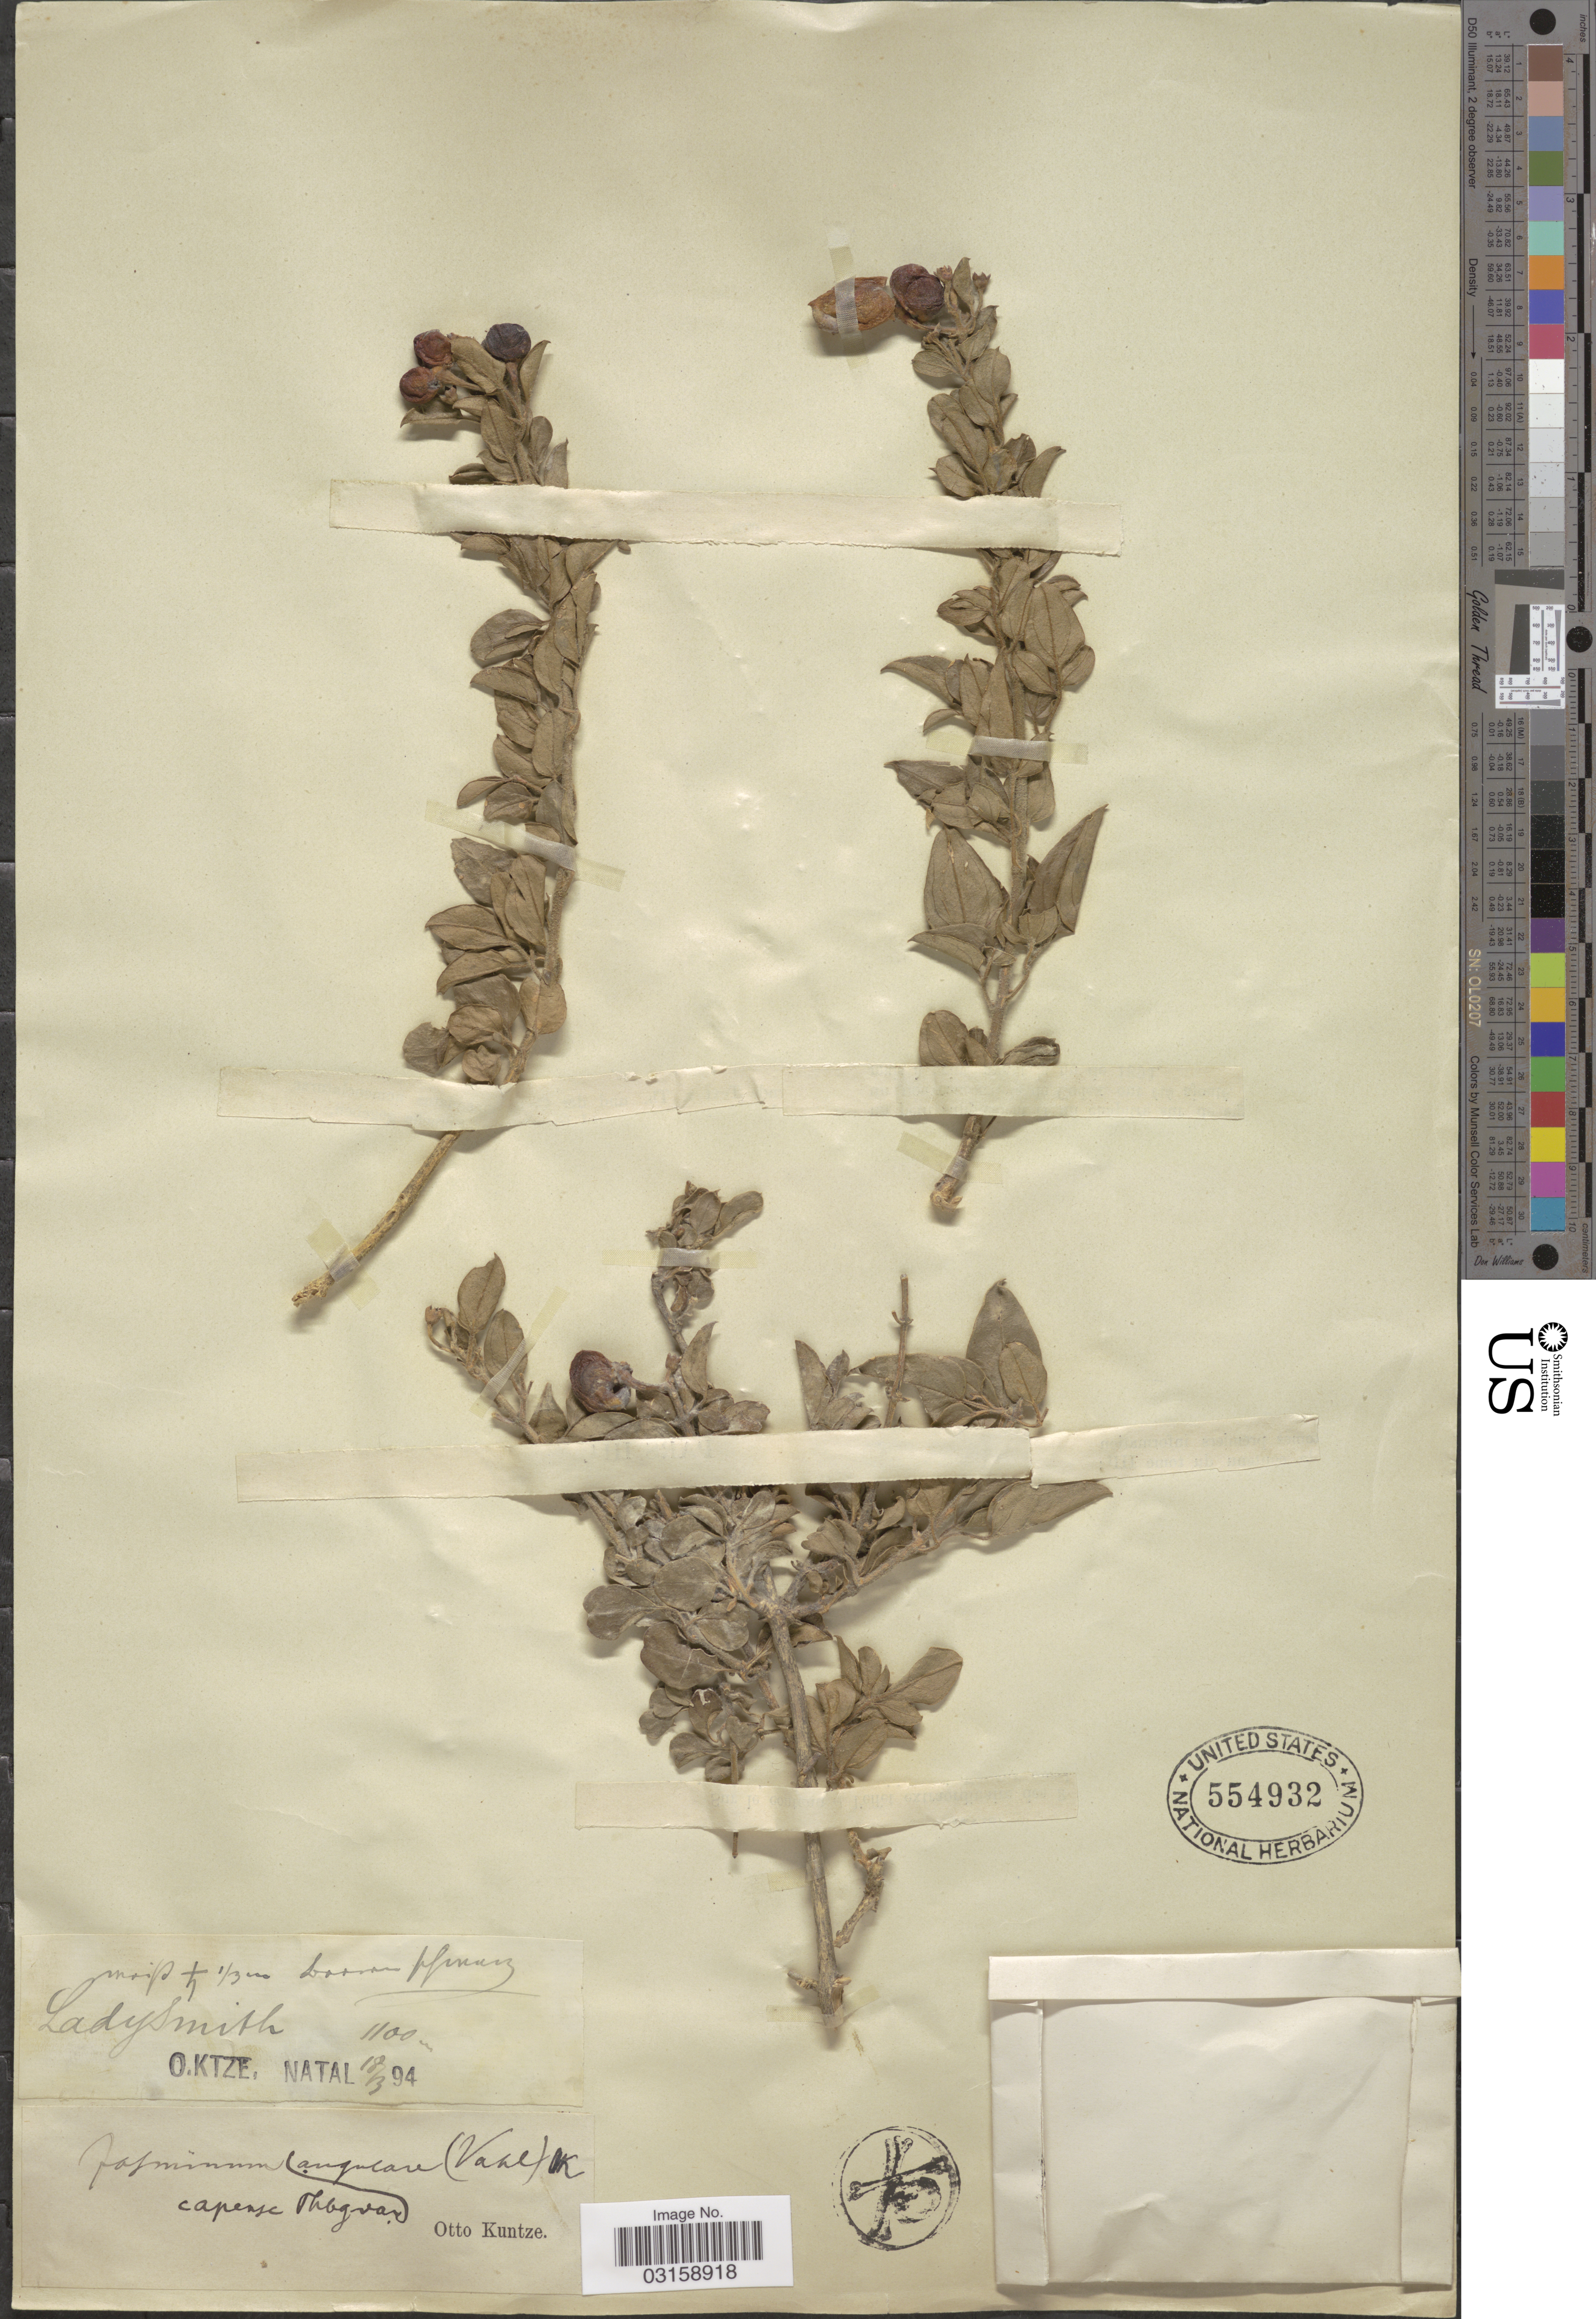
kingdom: Plantae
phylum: Tracheophyta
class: Magnoliopsida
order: Lamiales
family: Oleaceae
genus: Jasminum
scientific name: Jasminum angulare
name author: Vahl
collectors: C.E.O. Kuntze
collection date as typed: Transcribed d/m/y: 18/3/94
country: South Africa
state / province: KwaZulu-Natal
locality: Ladysmith. Natal.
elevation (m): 1100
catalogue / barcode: US 554932